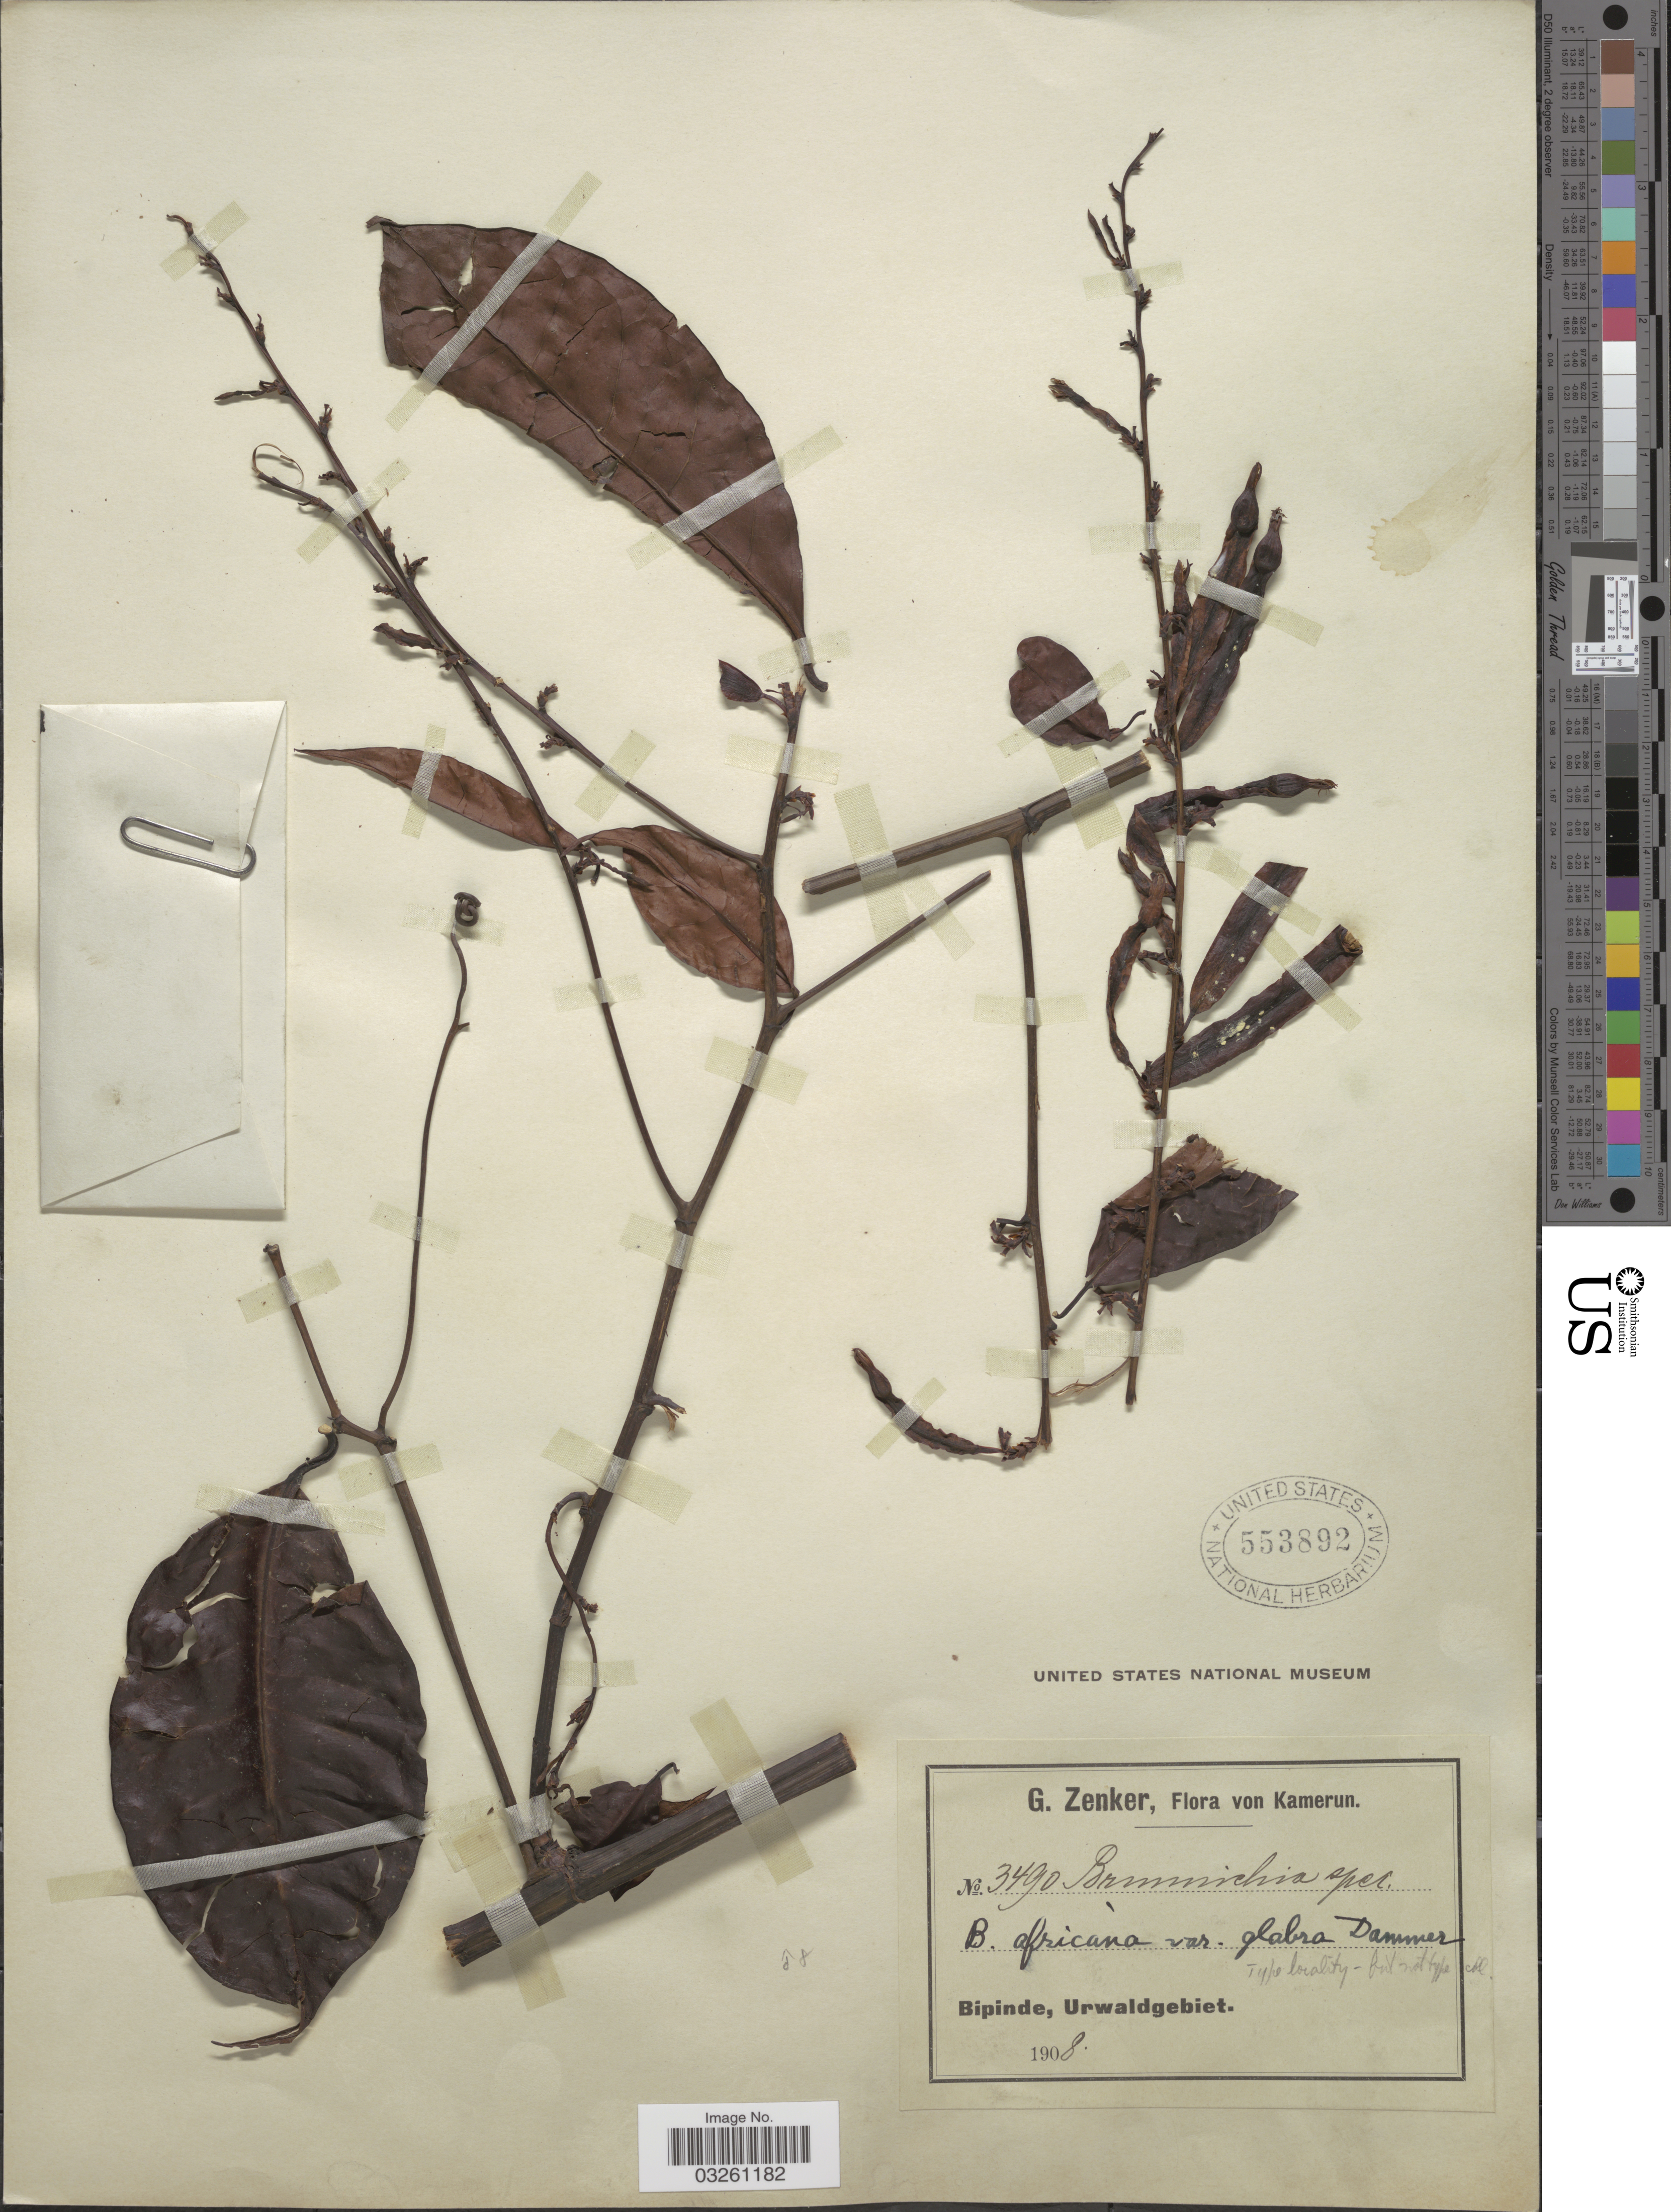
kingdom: Plantae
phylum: Tracheophyta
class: Magnoliopsida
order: Caryophyllales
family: Polygonaceae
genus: Brunnichia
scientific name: Brunnichia africana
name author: Welw.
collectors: G. A. Zenker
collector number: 3490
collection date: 1908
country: Cameroon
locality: Bipinde, Urwaldgebiet.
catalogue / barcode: US 553892